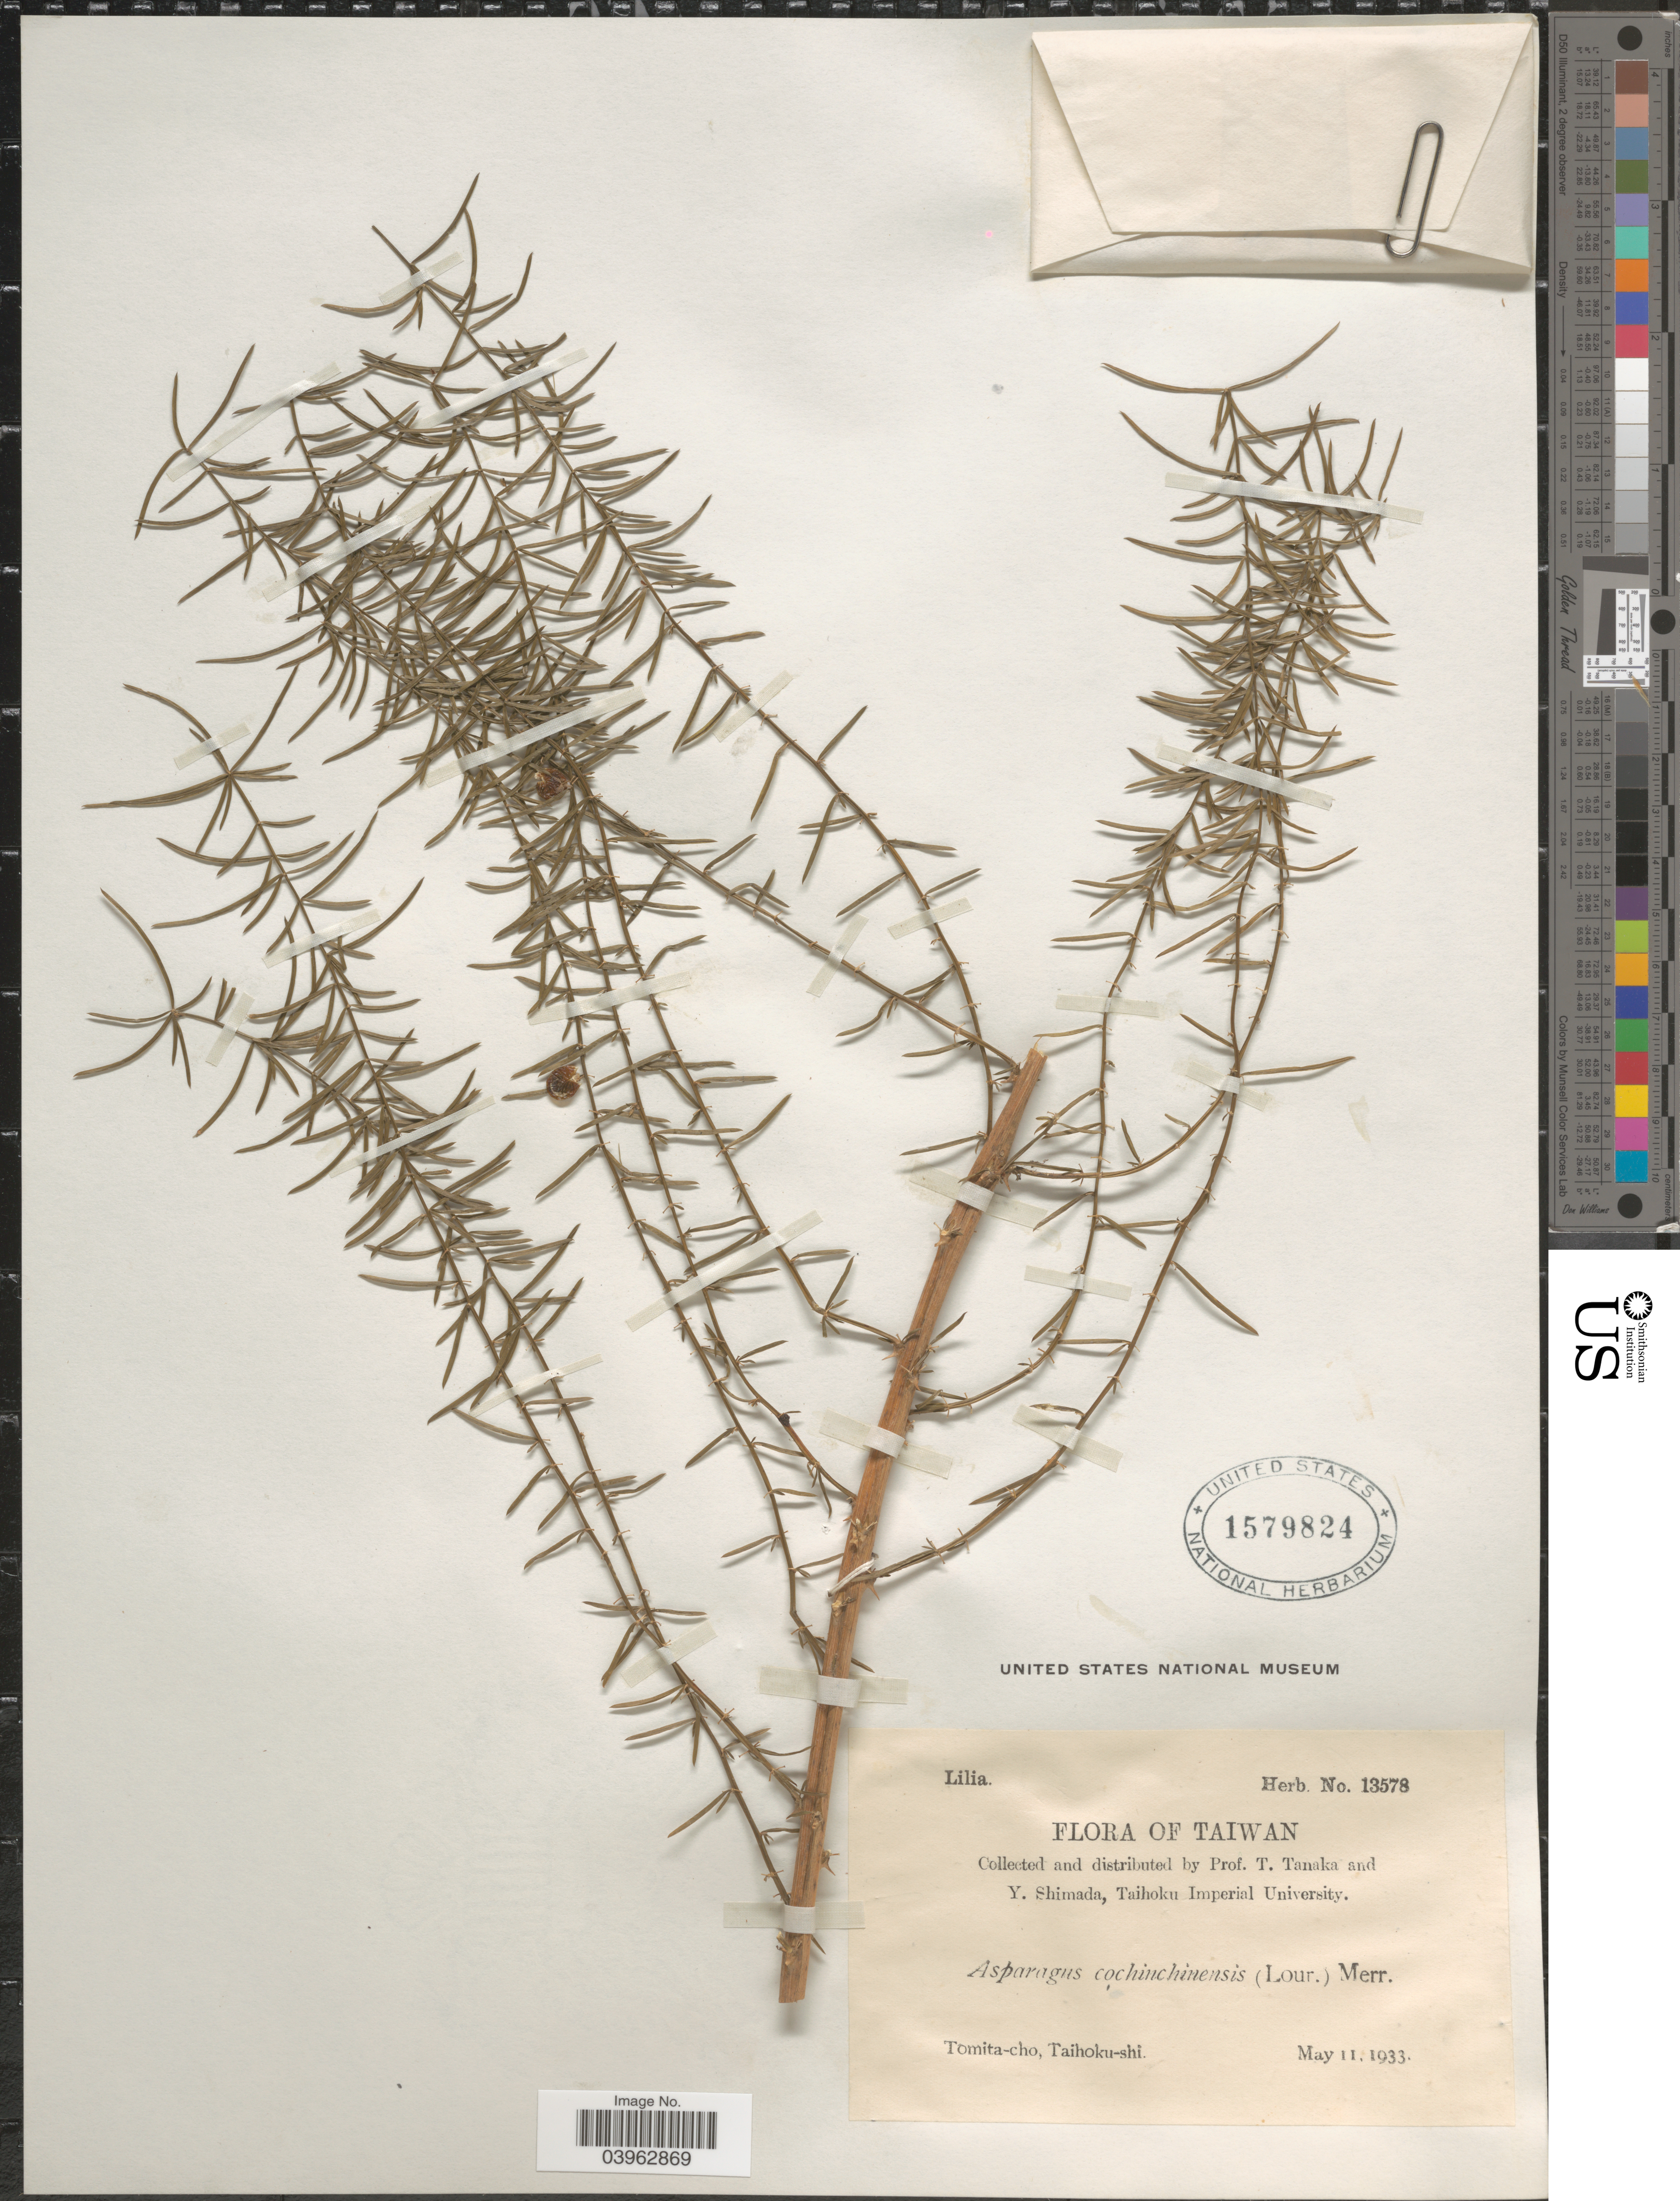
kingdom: Plantae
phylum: Tracheophyta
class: Liliopsida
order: Asparagales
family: Asparagaceae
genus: Asparagus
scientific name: Asparagus cochinchinensis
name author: (Lour.) Merr.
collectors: T. Tanaka & Y. Shimada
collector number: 13578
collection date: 1933-05-11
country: Taiwan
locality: Tomita-cho, Taihoku-shi.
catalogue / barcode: US 1579824